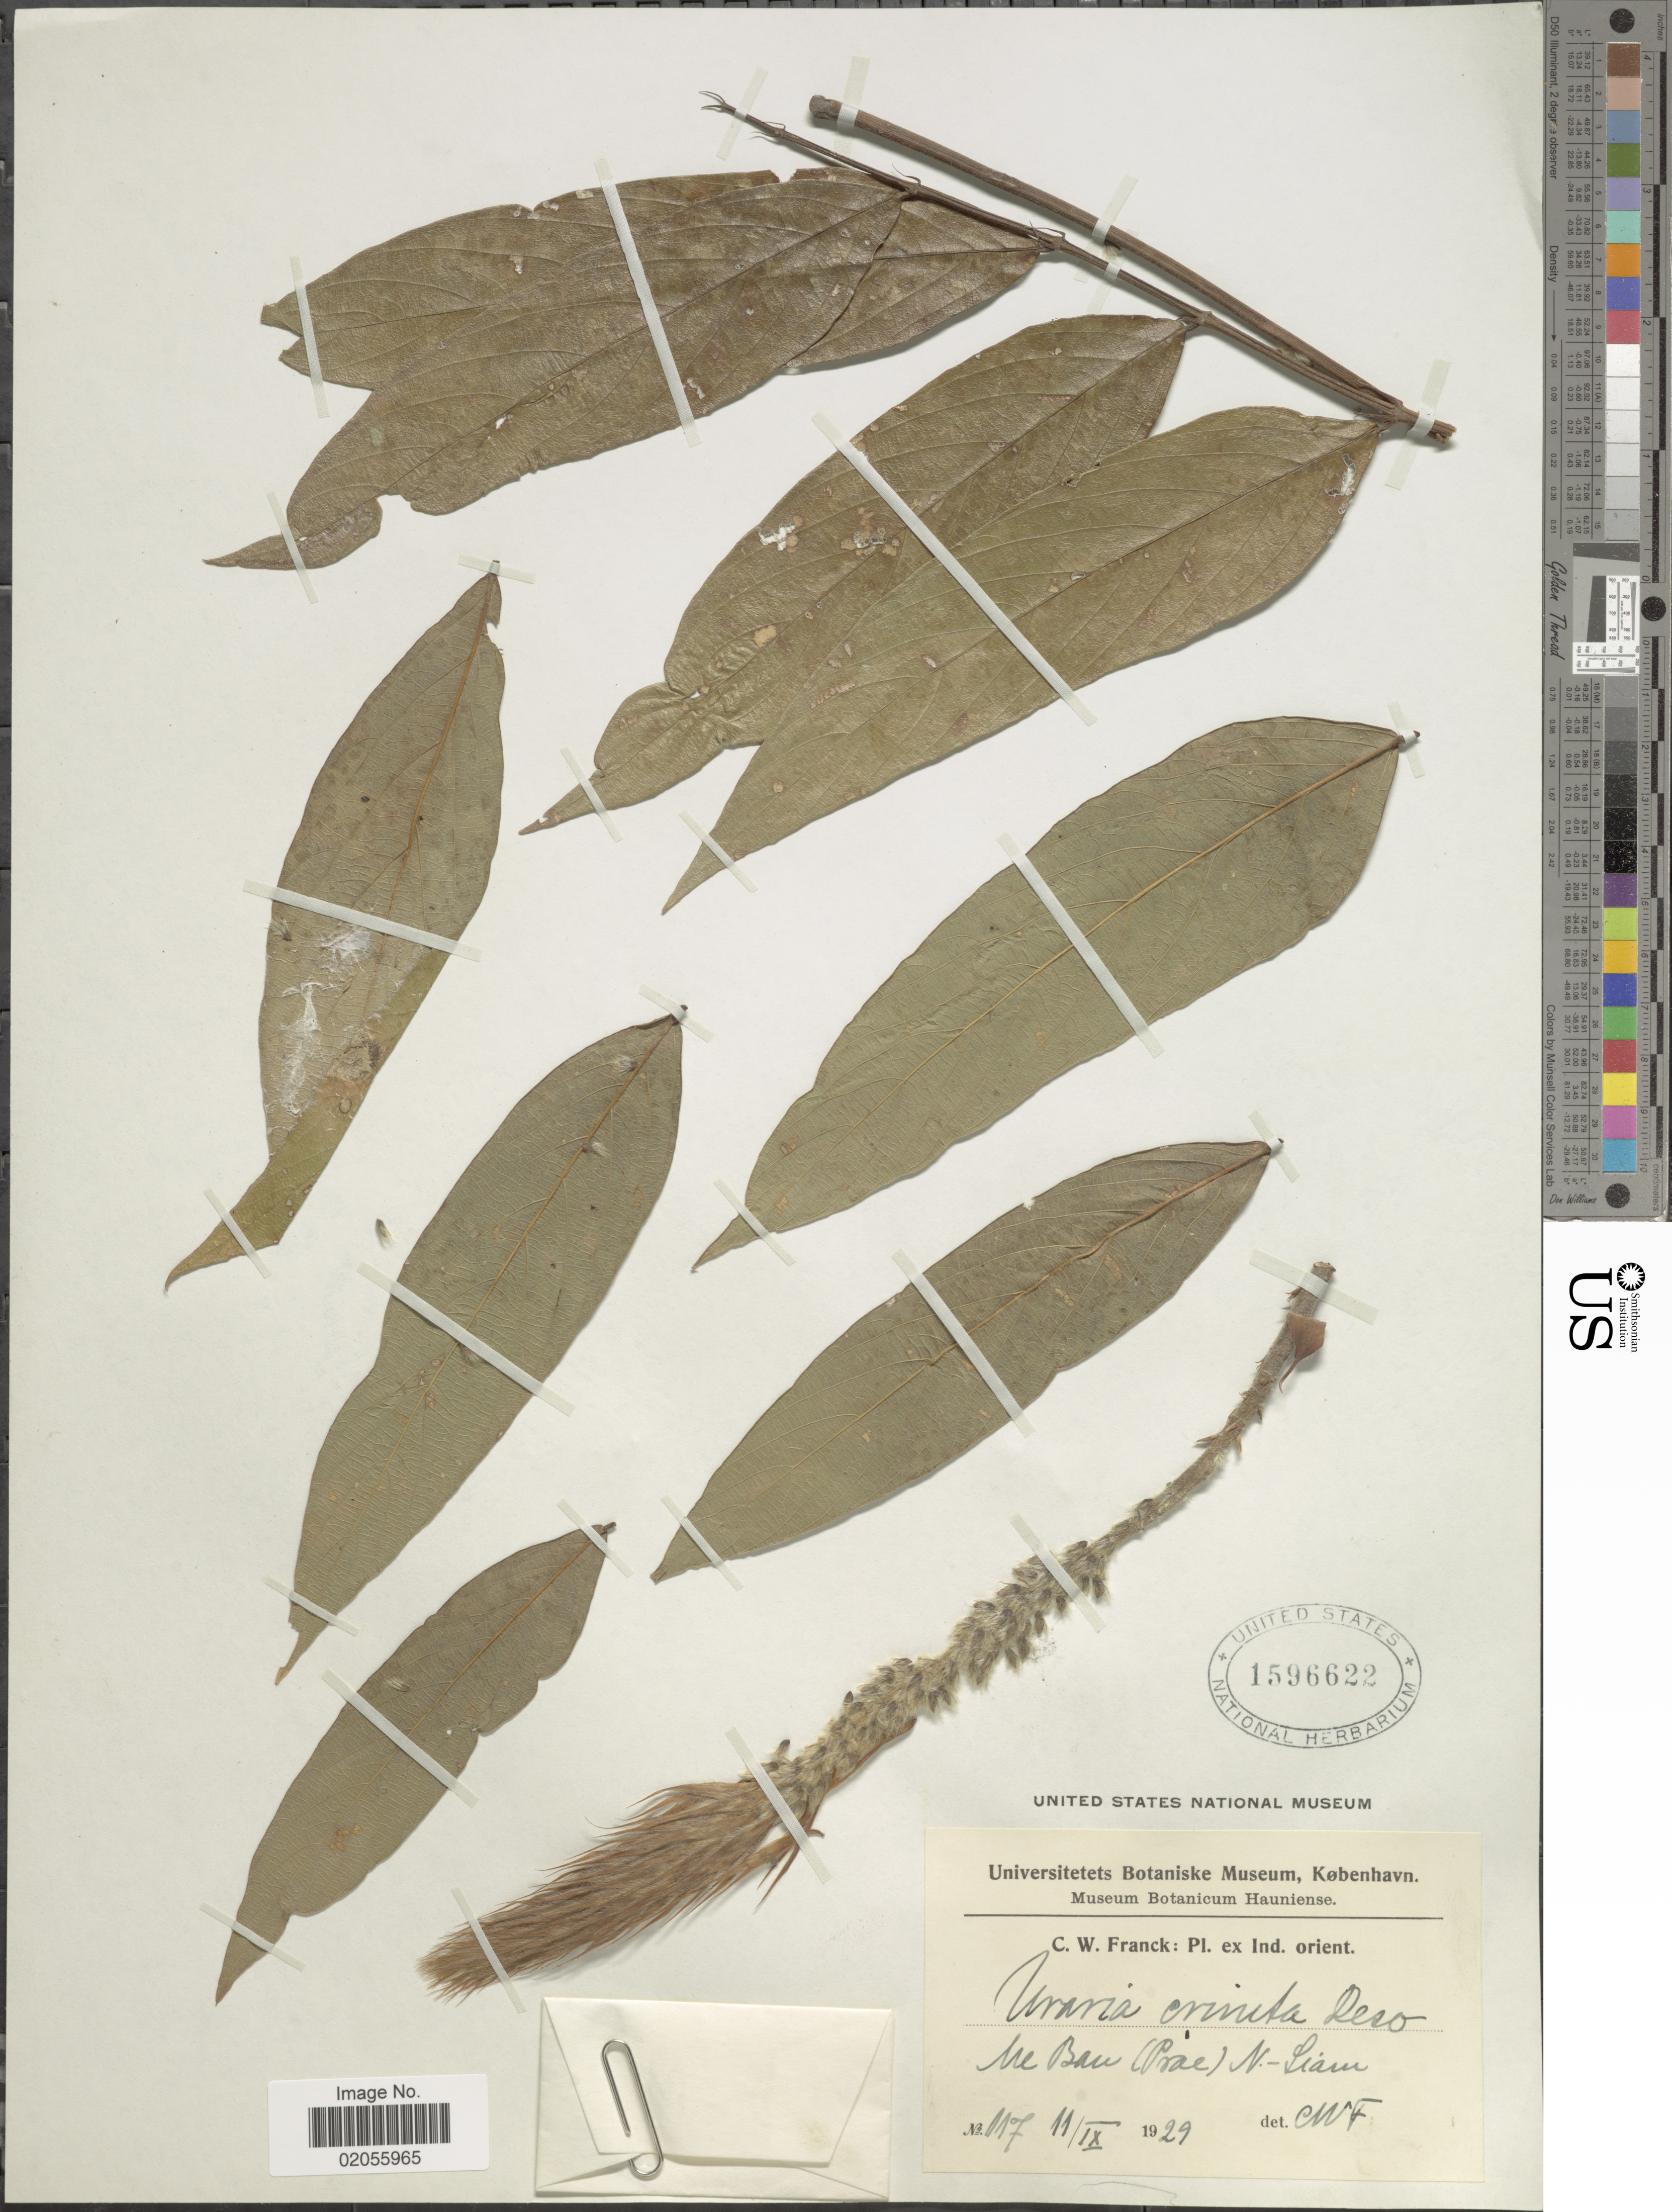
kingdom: Plantae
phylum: Tracheophyta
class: Magnoliopsida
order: Fabales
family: Fabaceae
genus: Uraria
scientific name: Uraria crinita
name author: (L.) Desv.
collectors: C. Franck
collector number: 117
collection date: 1929-09-11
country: Thailand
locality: Ind. Orient, Me Bau (Prae) N. - Siam [interpreted]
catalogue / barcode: US 1596622